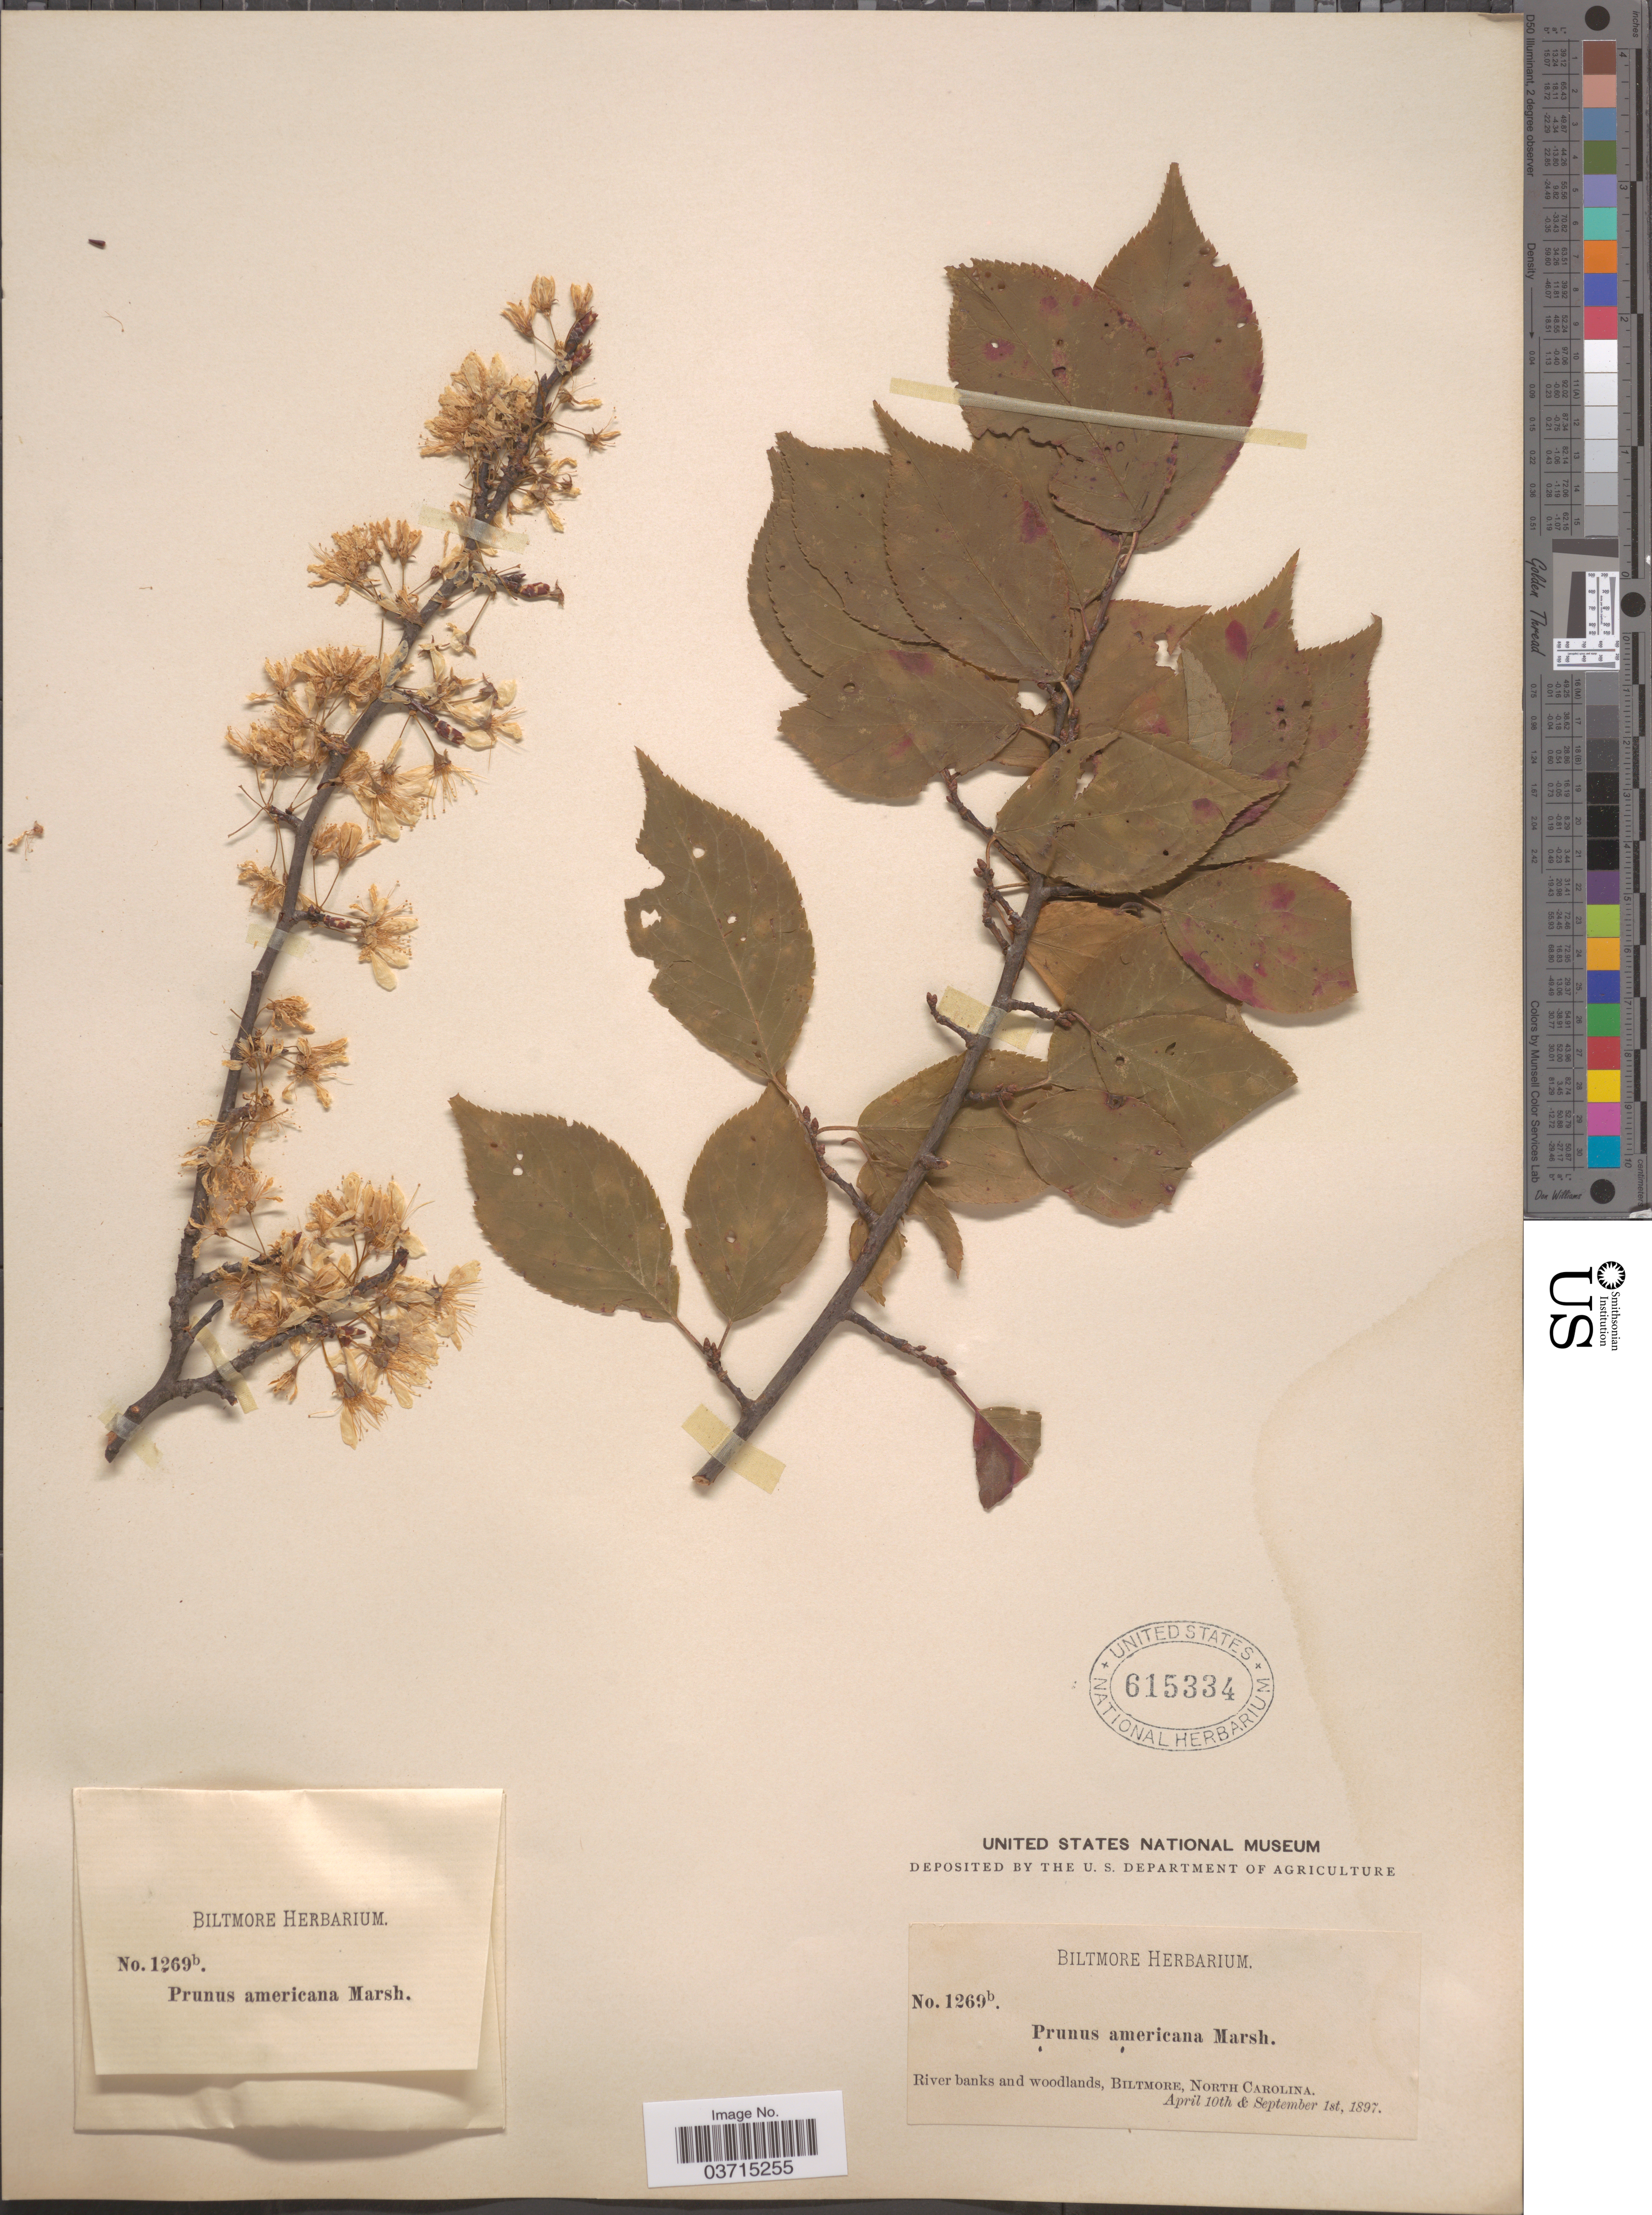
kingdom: Plantae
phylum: Tracheophyta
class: Magnoliopsida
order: Rosales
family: Rosaceae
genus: Prunus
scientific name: Prunus americana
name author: Marshall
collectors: ex herb. Biltmore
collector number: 1269b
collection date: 1897-04-10/1897-09-01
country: United States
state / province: North Carolina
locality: Biltmore.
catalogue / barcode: US 615334